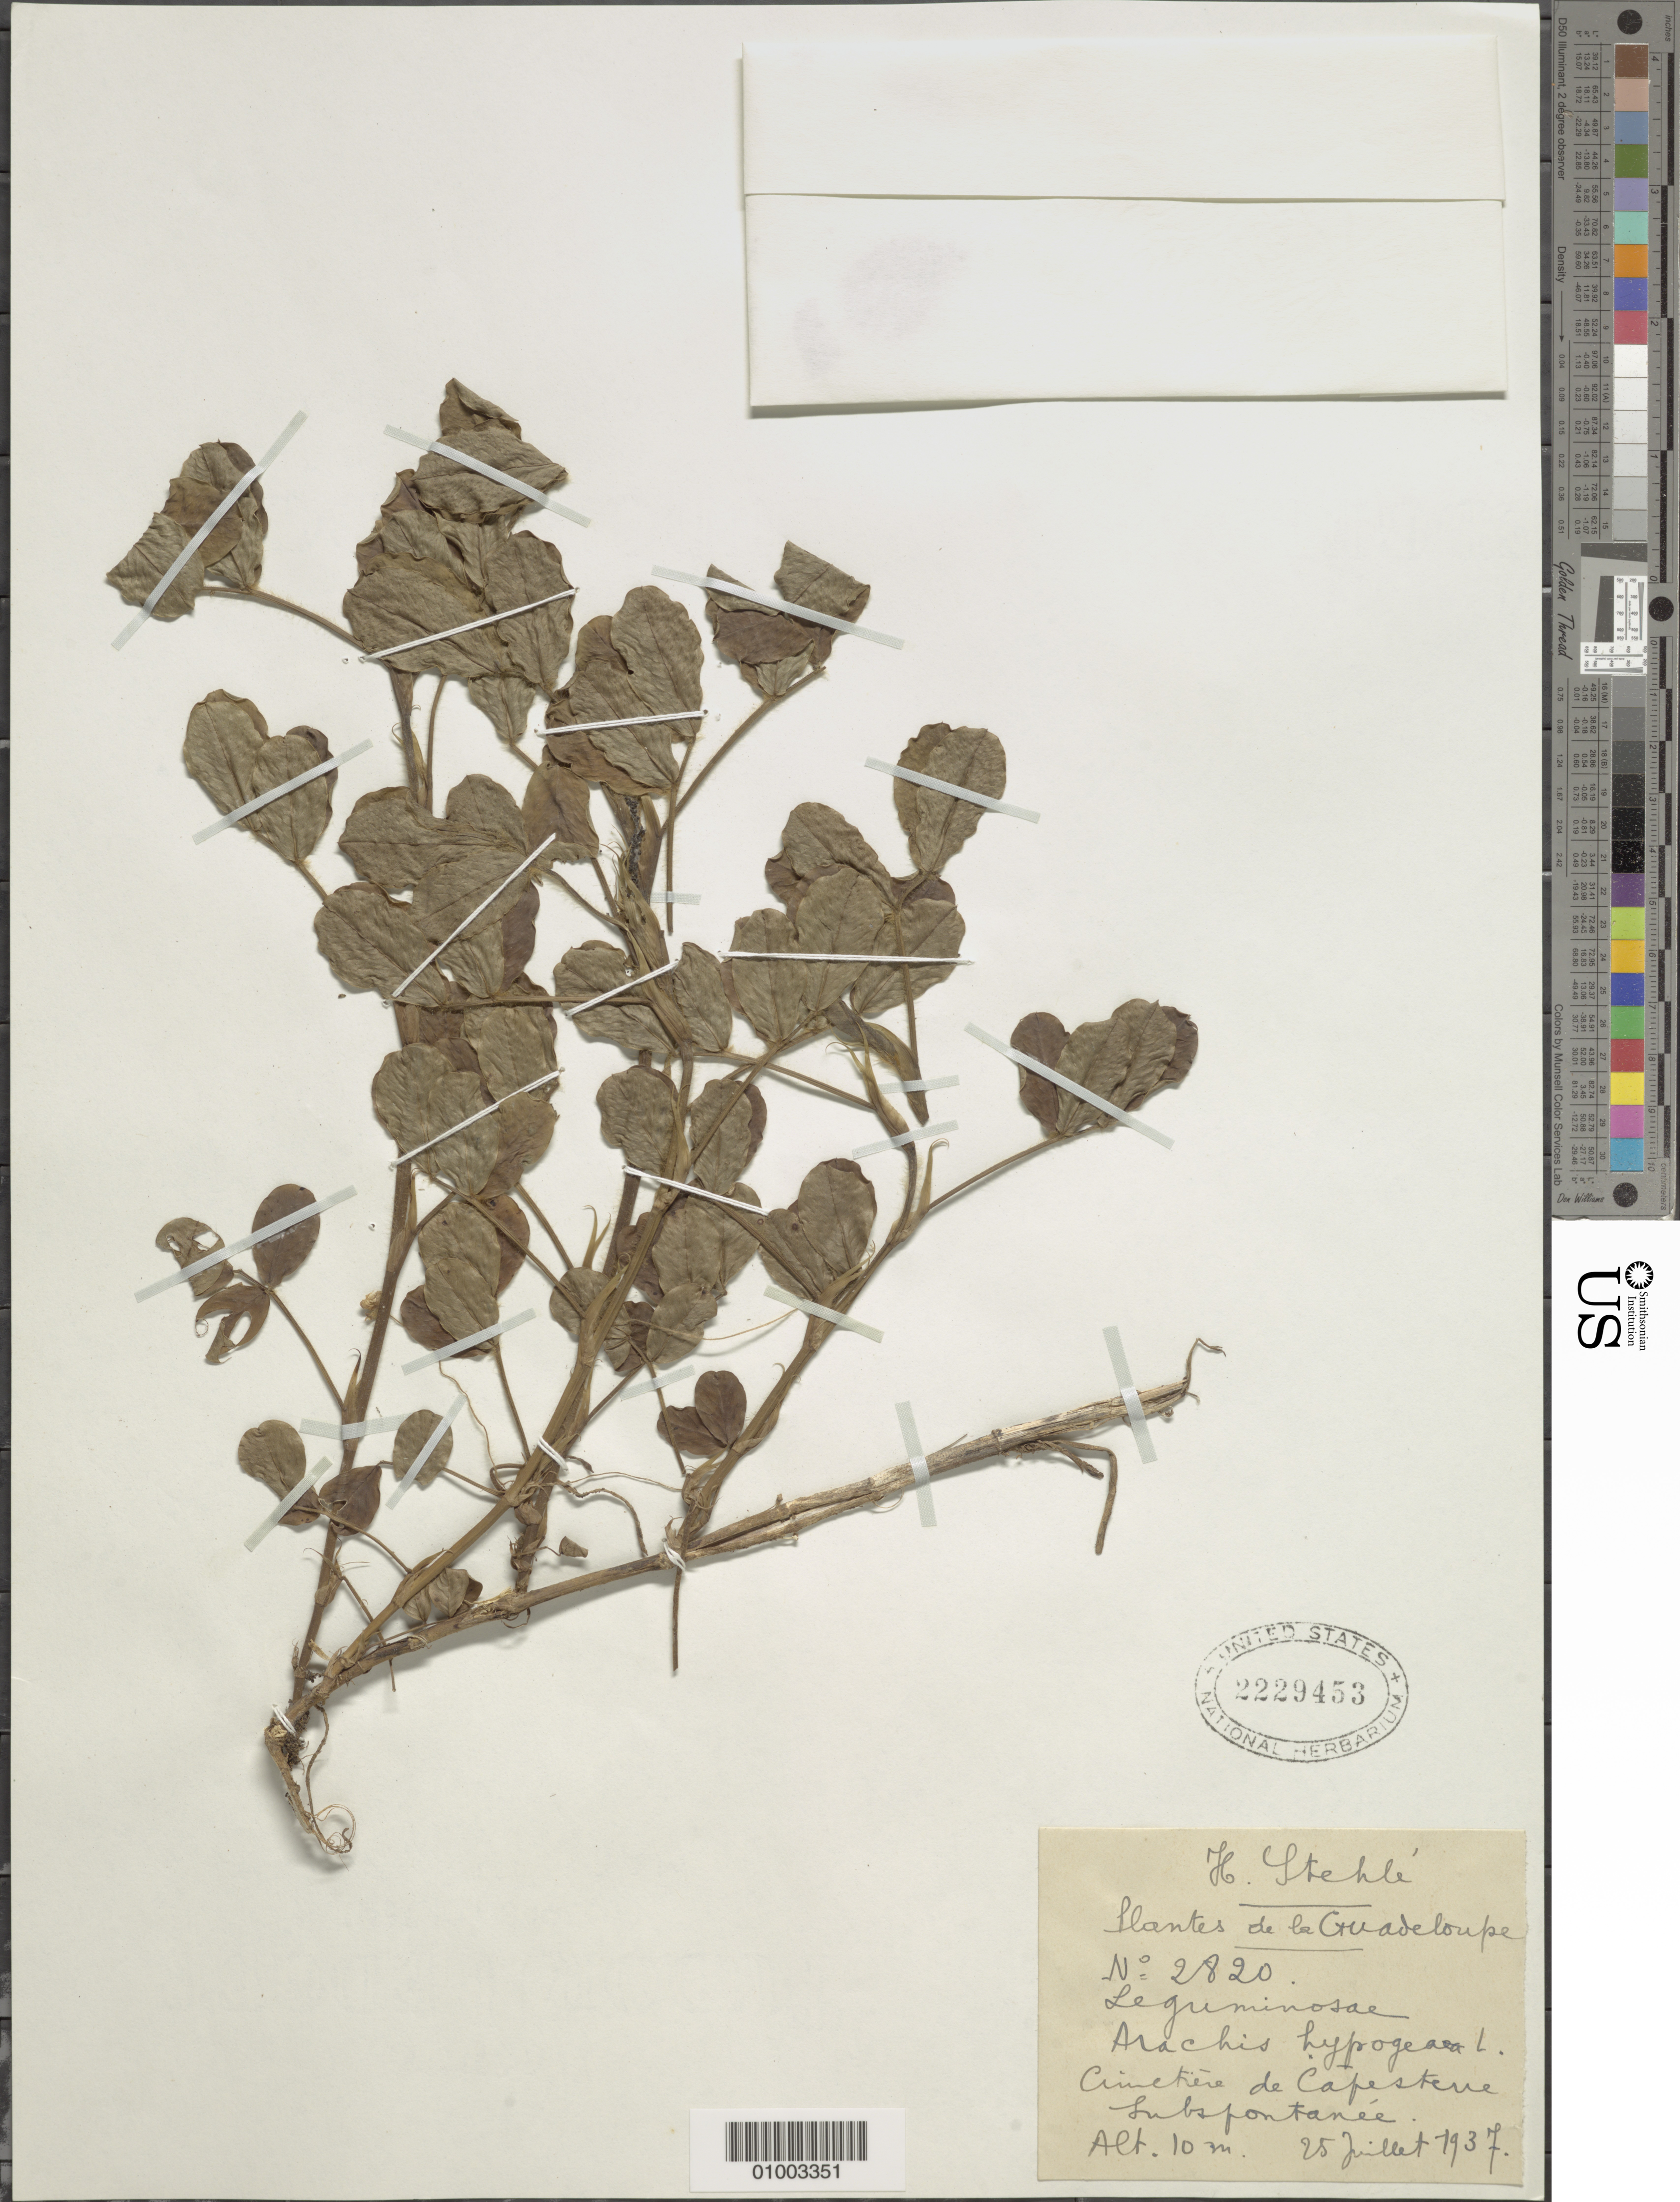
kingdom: Plantae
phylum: Tracheophyta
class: Magnoliopsida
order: Fabales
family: Fabaceae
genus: Arachis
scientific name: Arachis hypogaea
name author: L.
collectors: H. Stehlé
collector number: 2820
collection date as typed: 25 Jul 1937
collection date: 1937-07-25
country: Guadeloupe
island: Basse Terre [Guadeloupe]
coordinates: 0 N, 0 E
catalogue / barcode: US 2229453